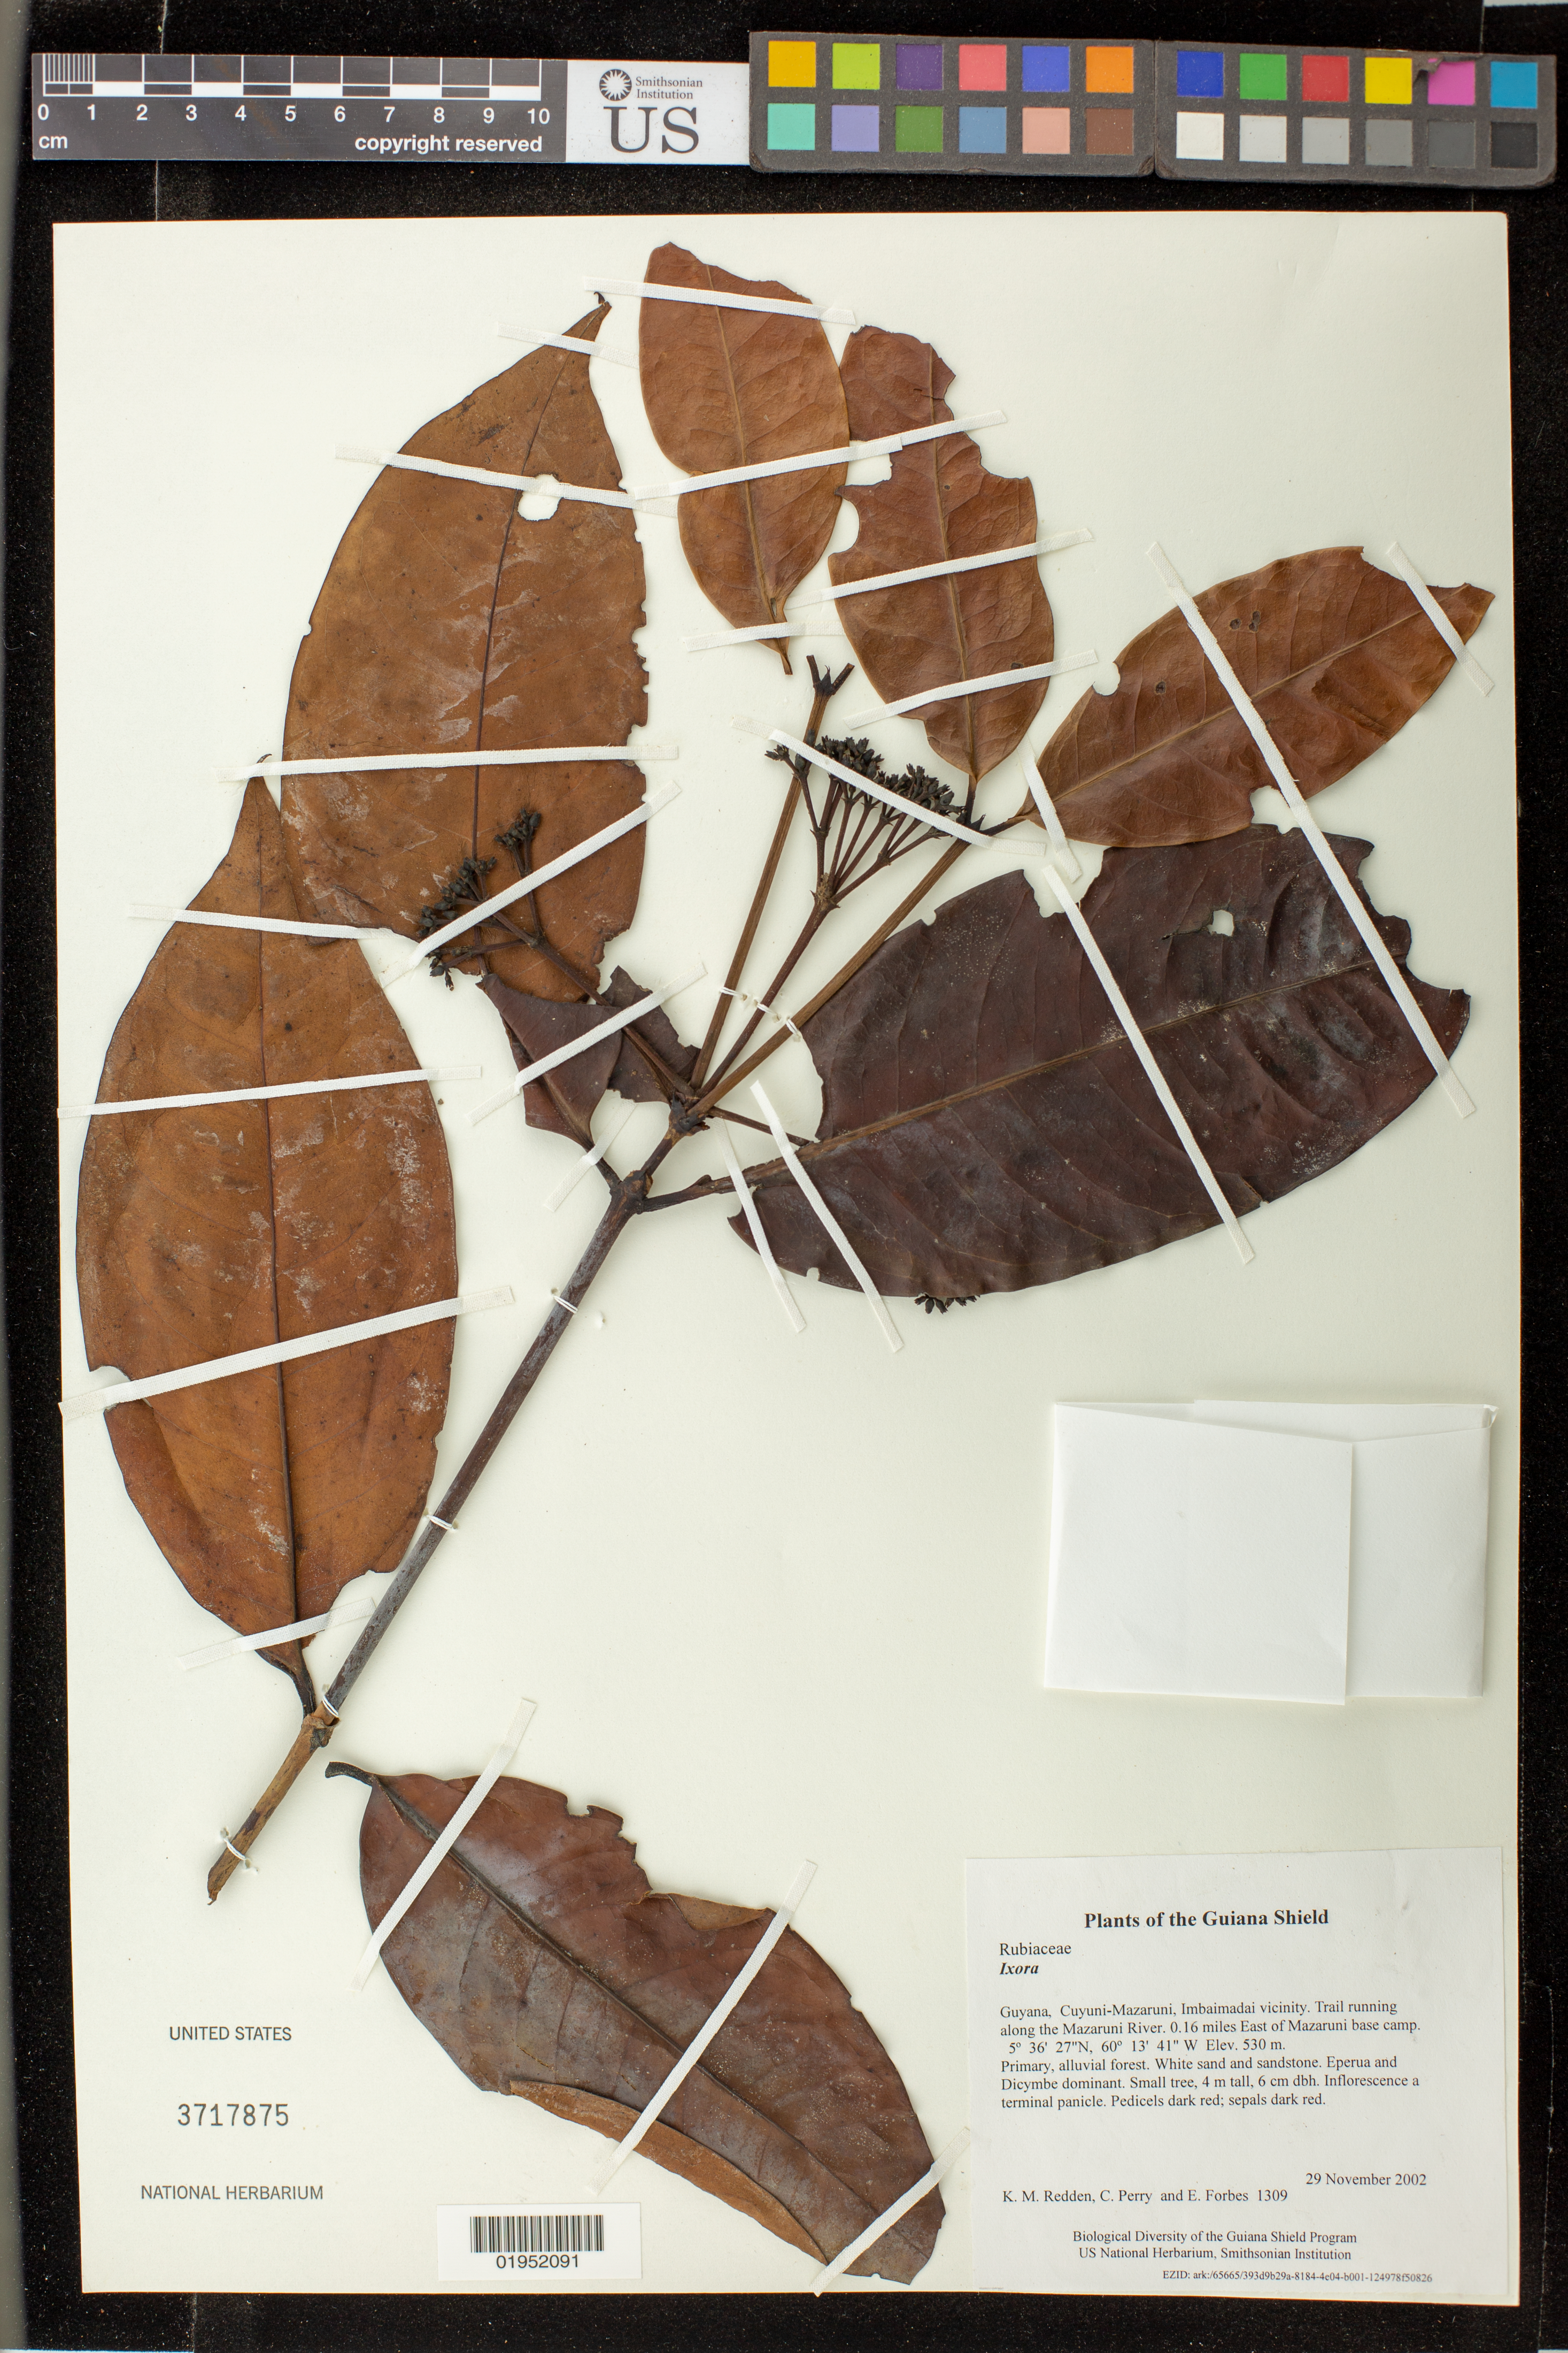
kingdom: Plantae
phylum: Tracheophyta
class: Magnoliopsida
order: Gentianales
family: Rubiaceae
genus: Ixora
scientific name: Ixora sp.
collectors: K. M. Redden, C. Perry & E. Forbes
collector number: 1309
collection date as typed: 29 November 2002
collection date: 2002-11-29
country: Guyana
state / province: Cuyuni-Mazaruni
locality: Imbaimadai vicinity. Trail running along the Mazaruni River. 0.16 miles East of Mazaruni base camp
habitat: Primary, alluvial forest. White sand and sandstone. Eperua and Dicymbe dominant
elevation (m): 530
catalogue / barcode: US 3717875